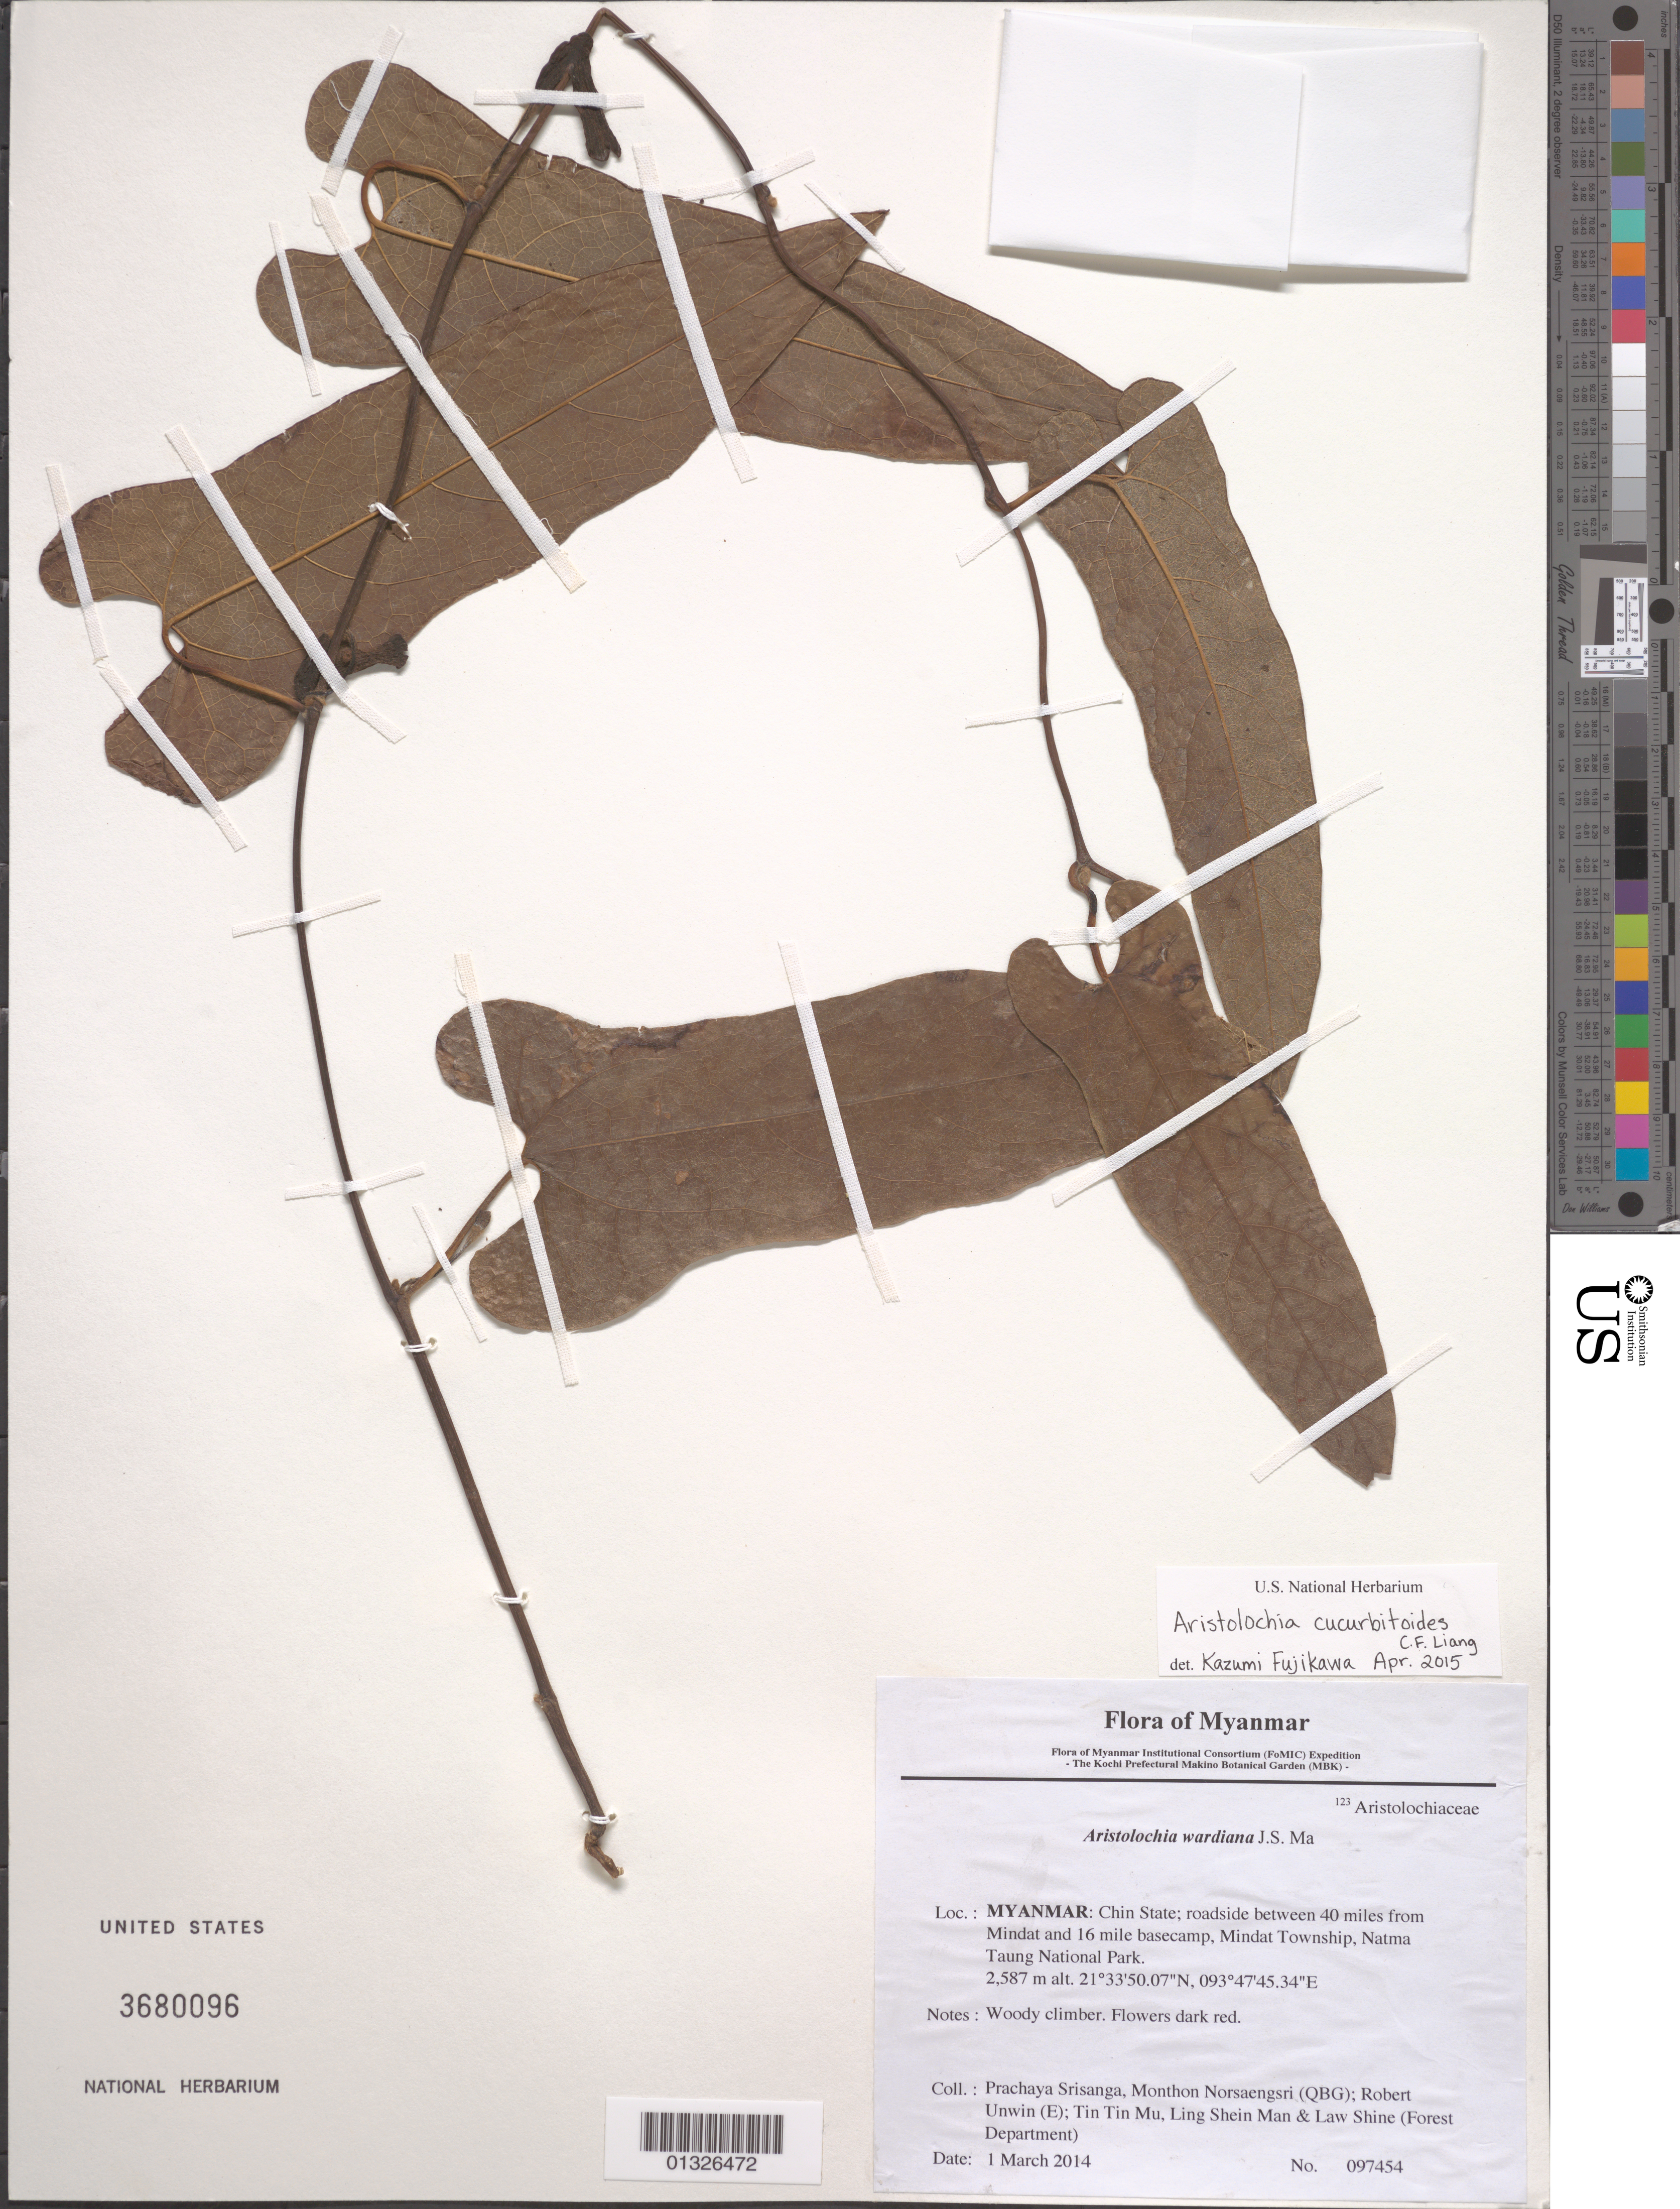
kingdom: Plantae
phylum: Tracheophyta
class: Magnoliopsida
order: Piperales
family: Aristolochiaceae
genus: Aristolochia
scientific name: Aristolochia cucurbitoides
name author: C.F. Liang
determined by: Fujikawa, Kazumi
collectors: P. Srisanga, M. Norsaengsri, R. Unwin, Tin Tin Mu, Ling Shein Man & L. Shine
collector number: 97454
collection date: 2014-03-01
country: Myanmar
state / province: Chin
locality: Roadside between 40 miles from Mindat and 16 mile basecamp, Mindat Township, Natma Taung National Park.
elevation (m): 2587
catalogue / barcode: US 3680096